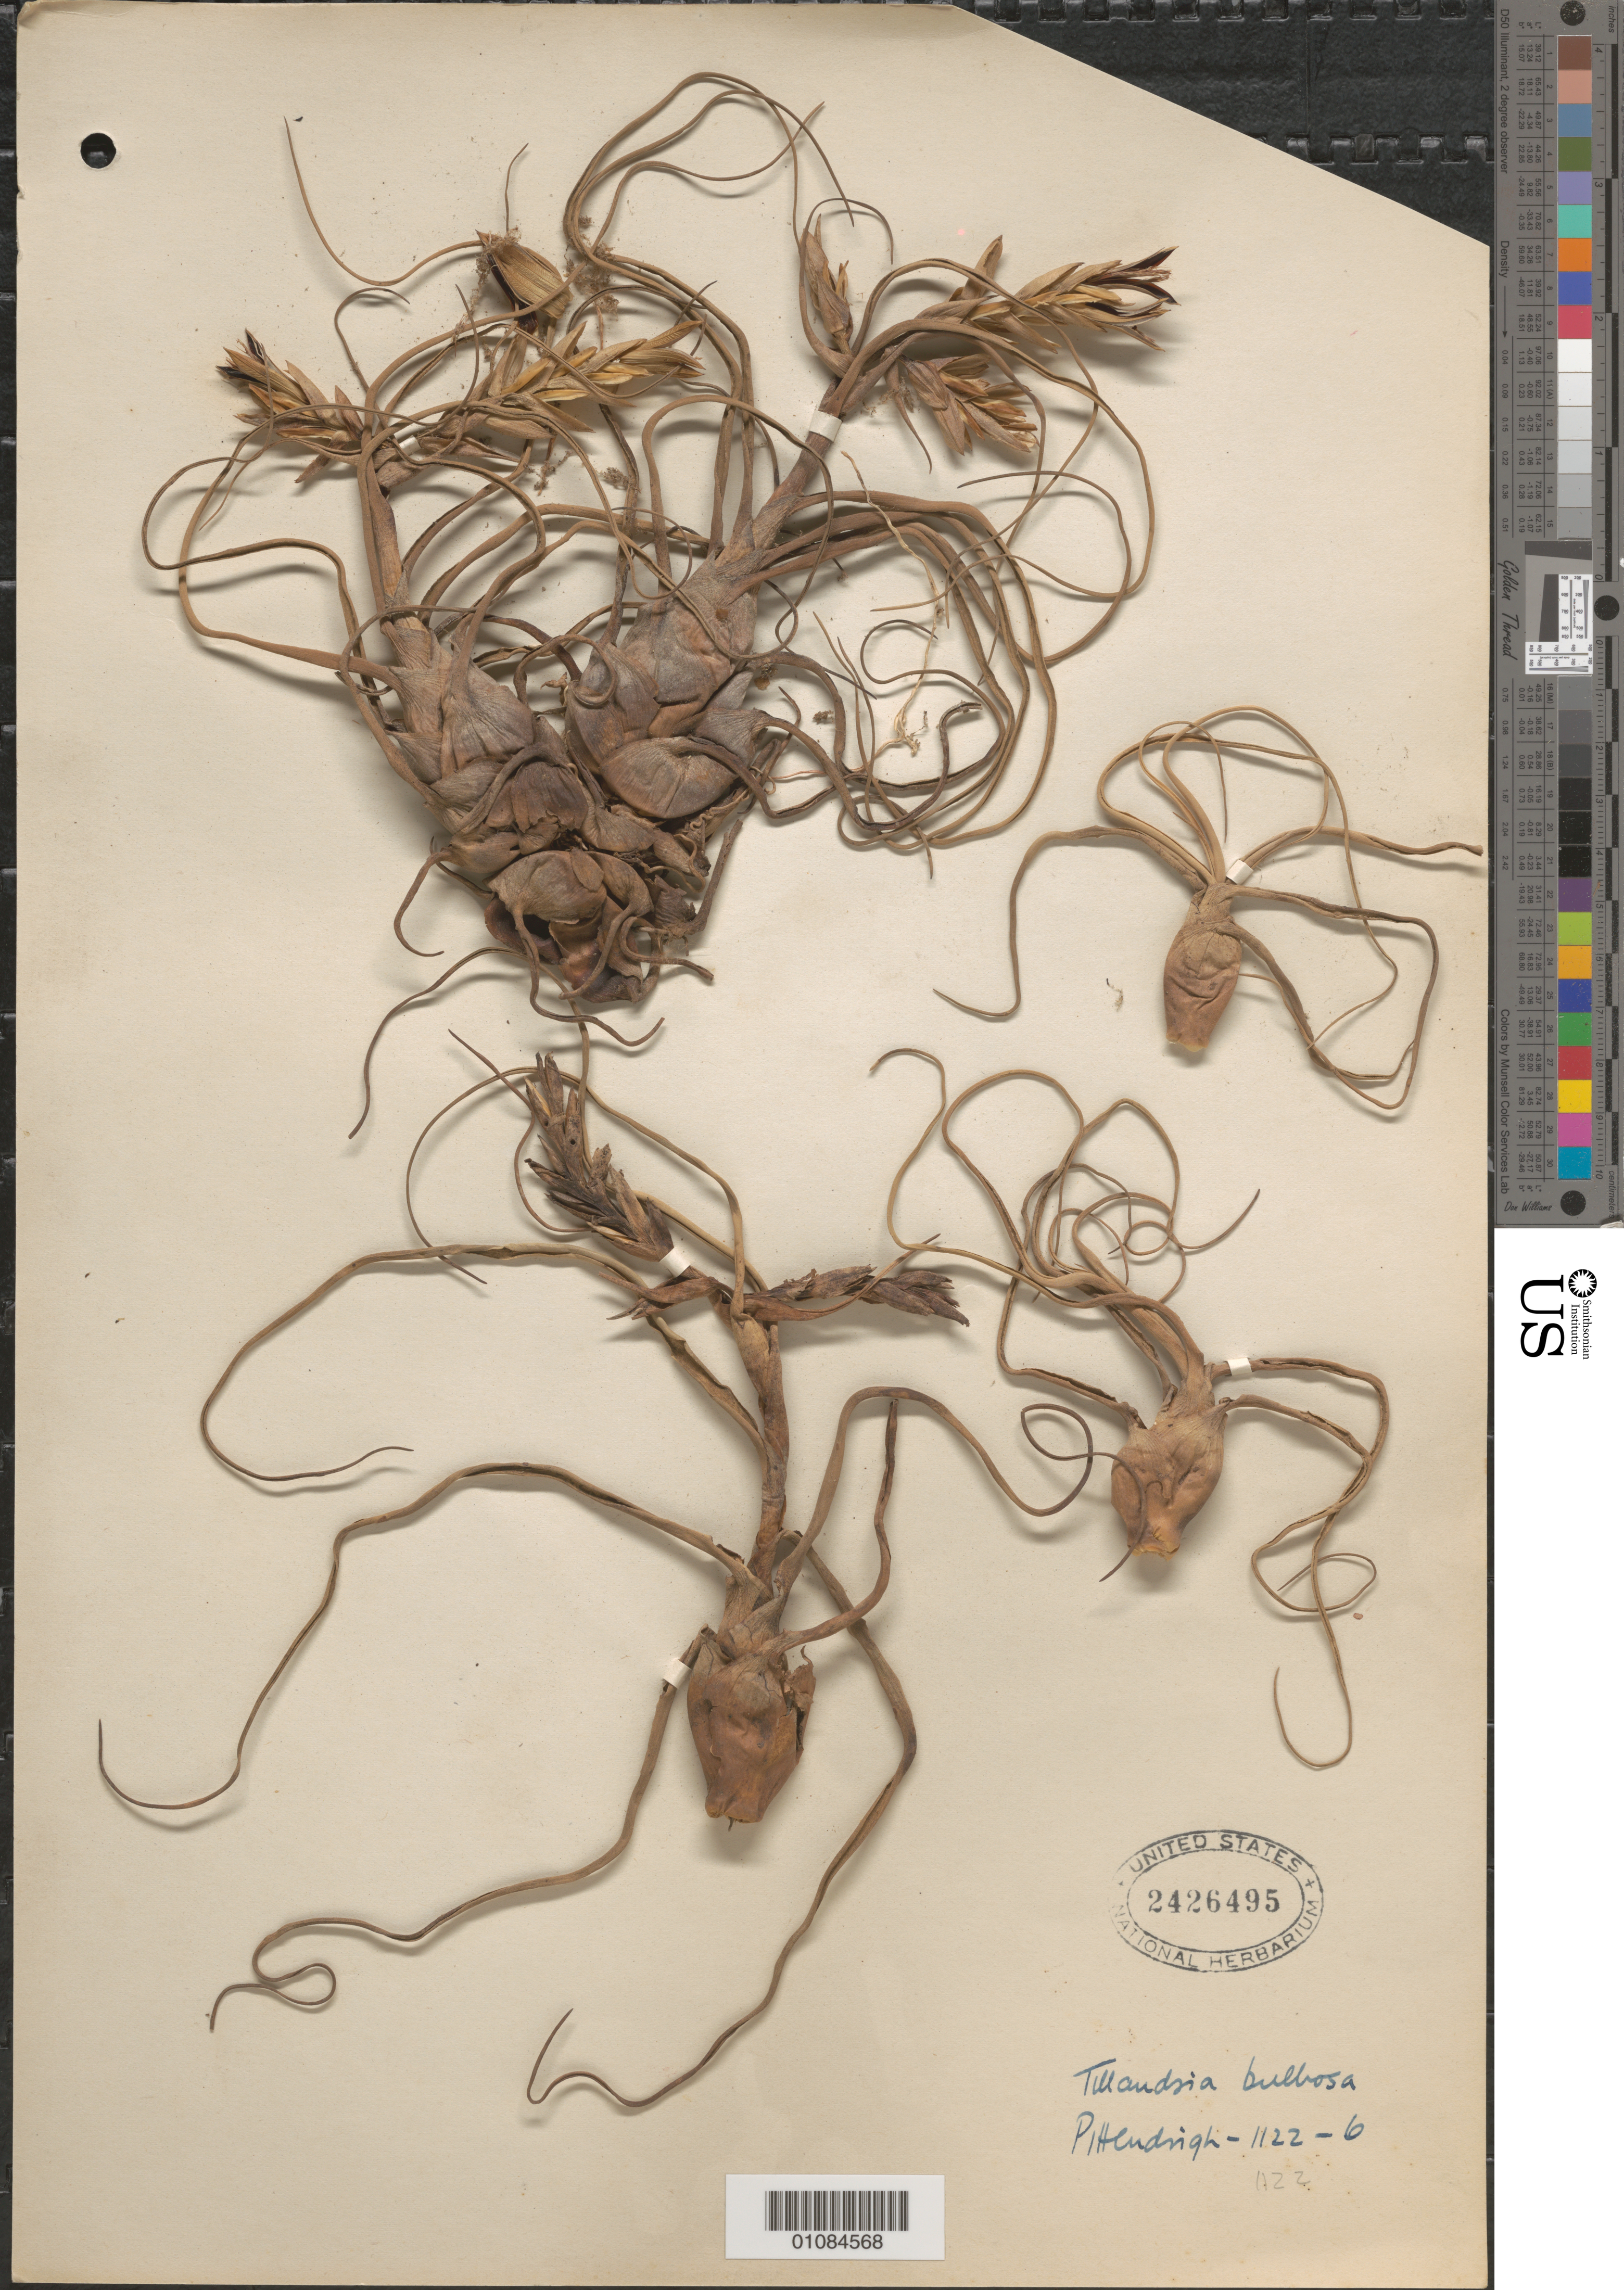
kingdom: Plantae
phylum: Tracheophyta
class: Liliopsida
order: Poales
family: Bromeliaceae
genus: Tillandsia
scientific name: Tillandsia bulbosa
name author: Hook.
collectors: C. S. Pittendrigh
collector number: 1122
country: Trinidad and Tobago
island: Trinidad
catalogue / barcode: US 2426495